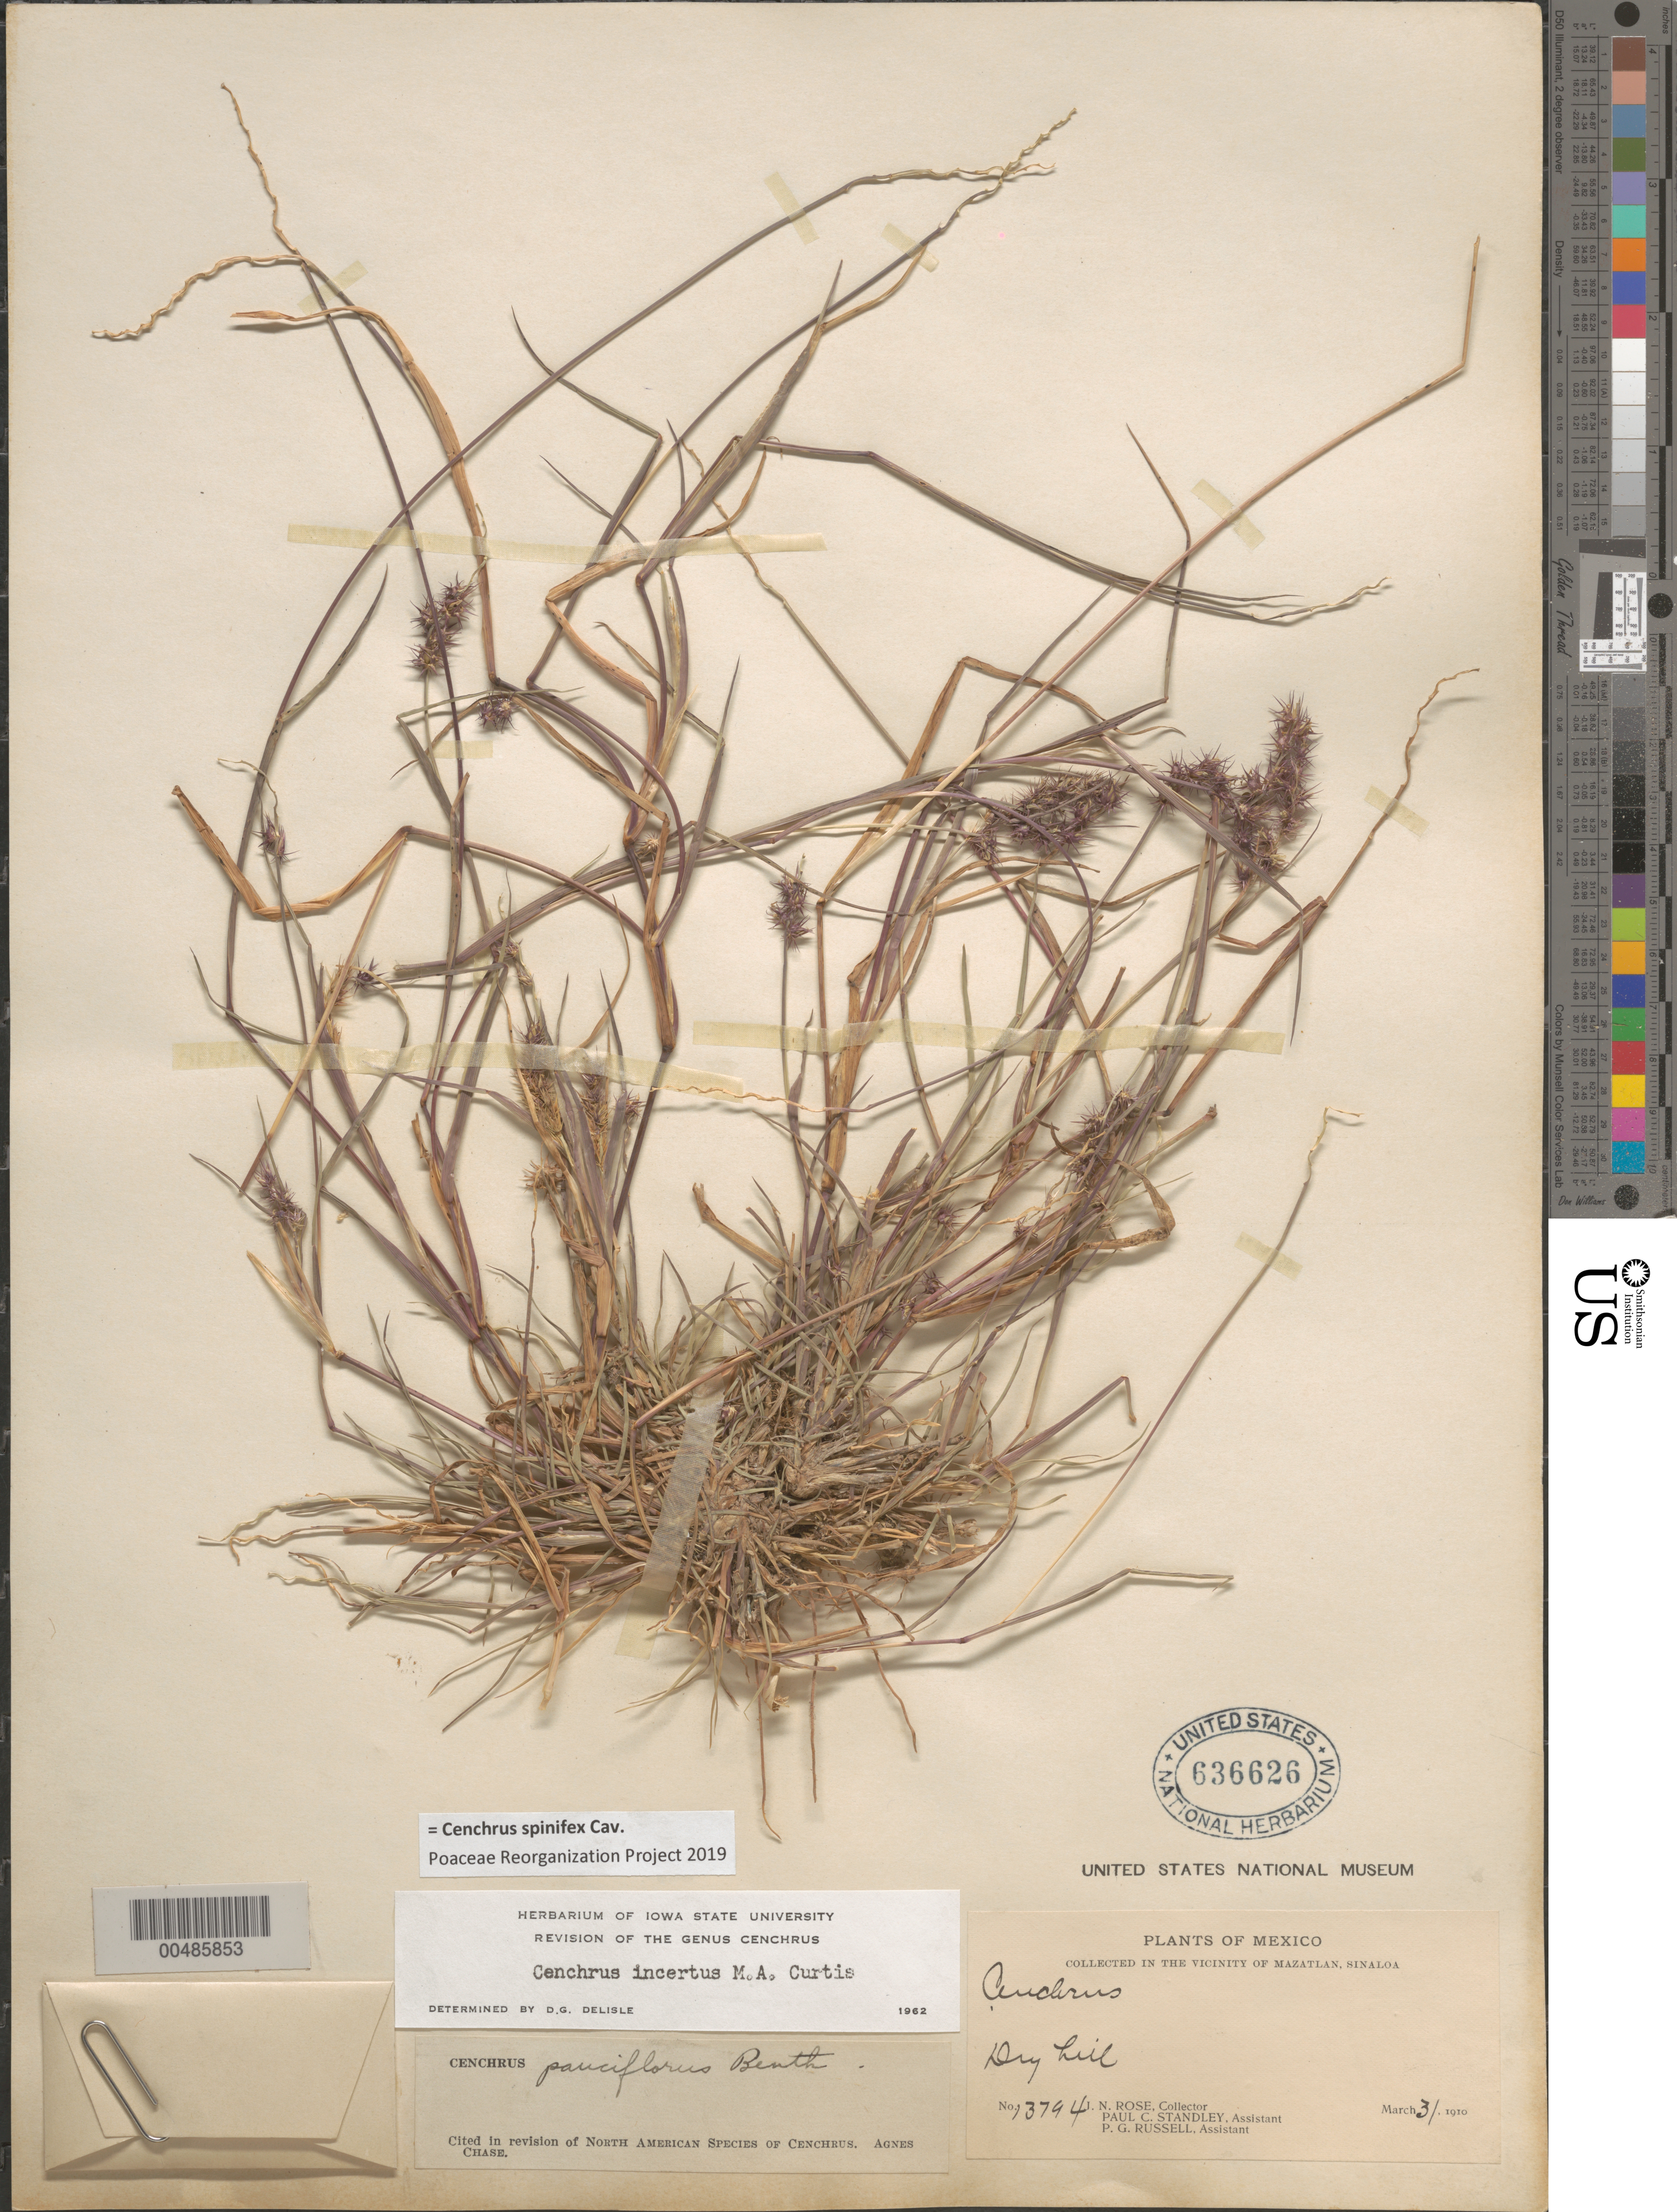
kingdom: Plantae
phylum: Tracheophyta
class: Liliopsida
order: Poales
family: Poaceae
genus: Cenchrus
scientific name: Cenchrus spinifex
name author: Cav.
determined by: Poaceae Reorganization Project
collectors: J. N. Rose, P. C. Standley & P. G. Russell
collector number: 13794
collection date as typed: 31 Mar 1910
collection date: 1910-03-31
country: Mexico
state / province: Sinaloa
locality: Vicinity of Mazatlan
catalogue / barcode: US 636626